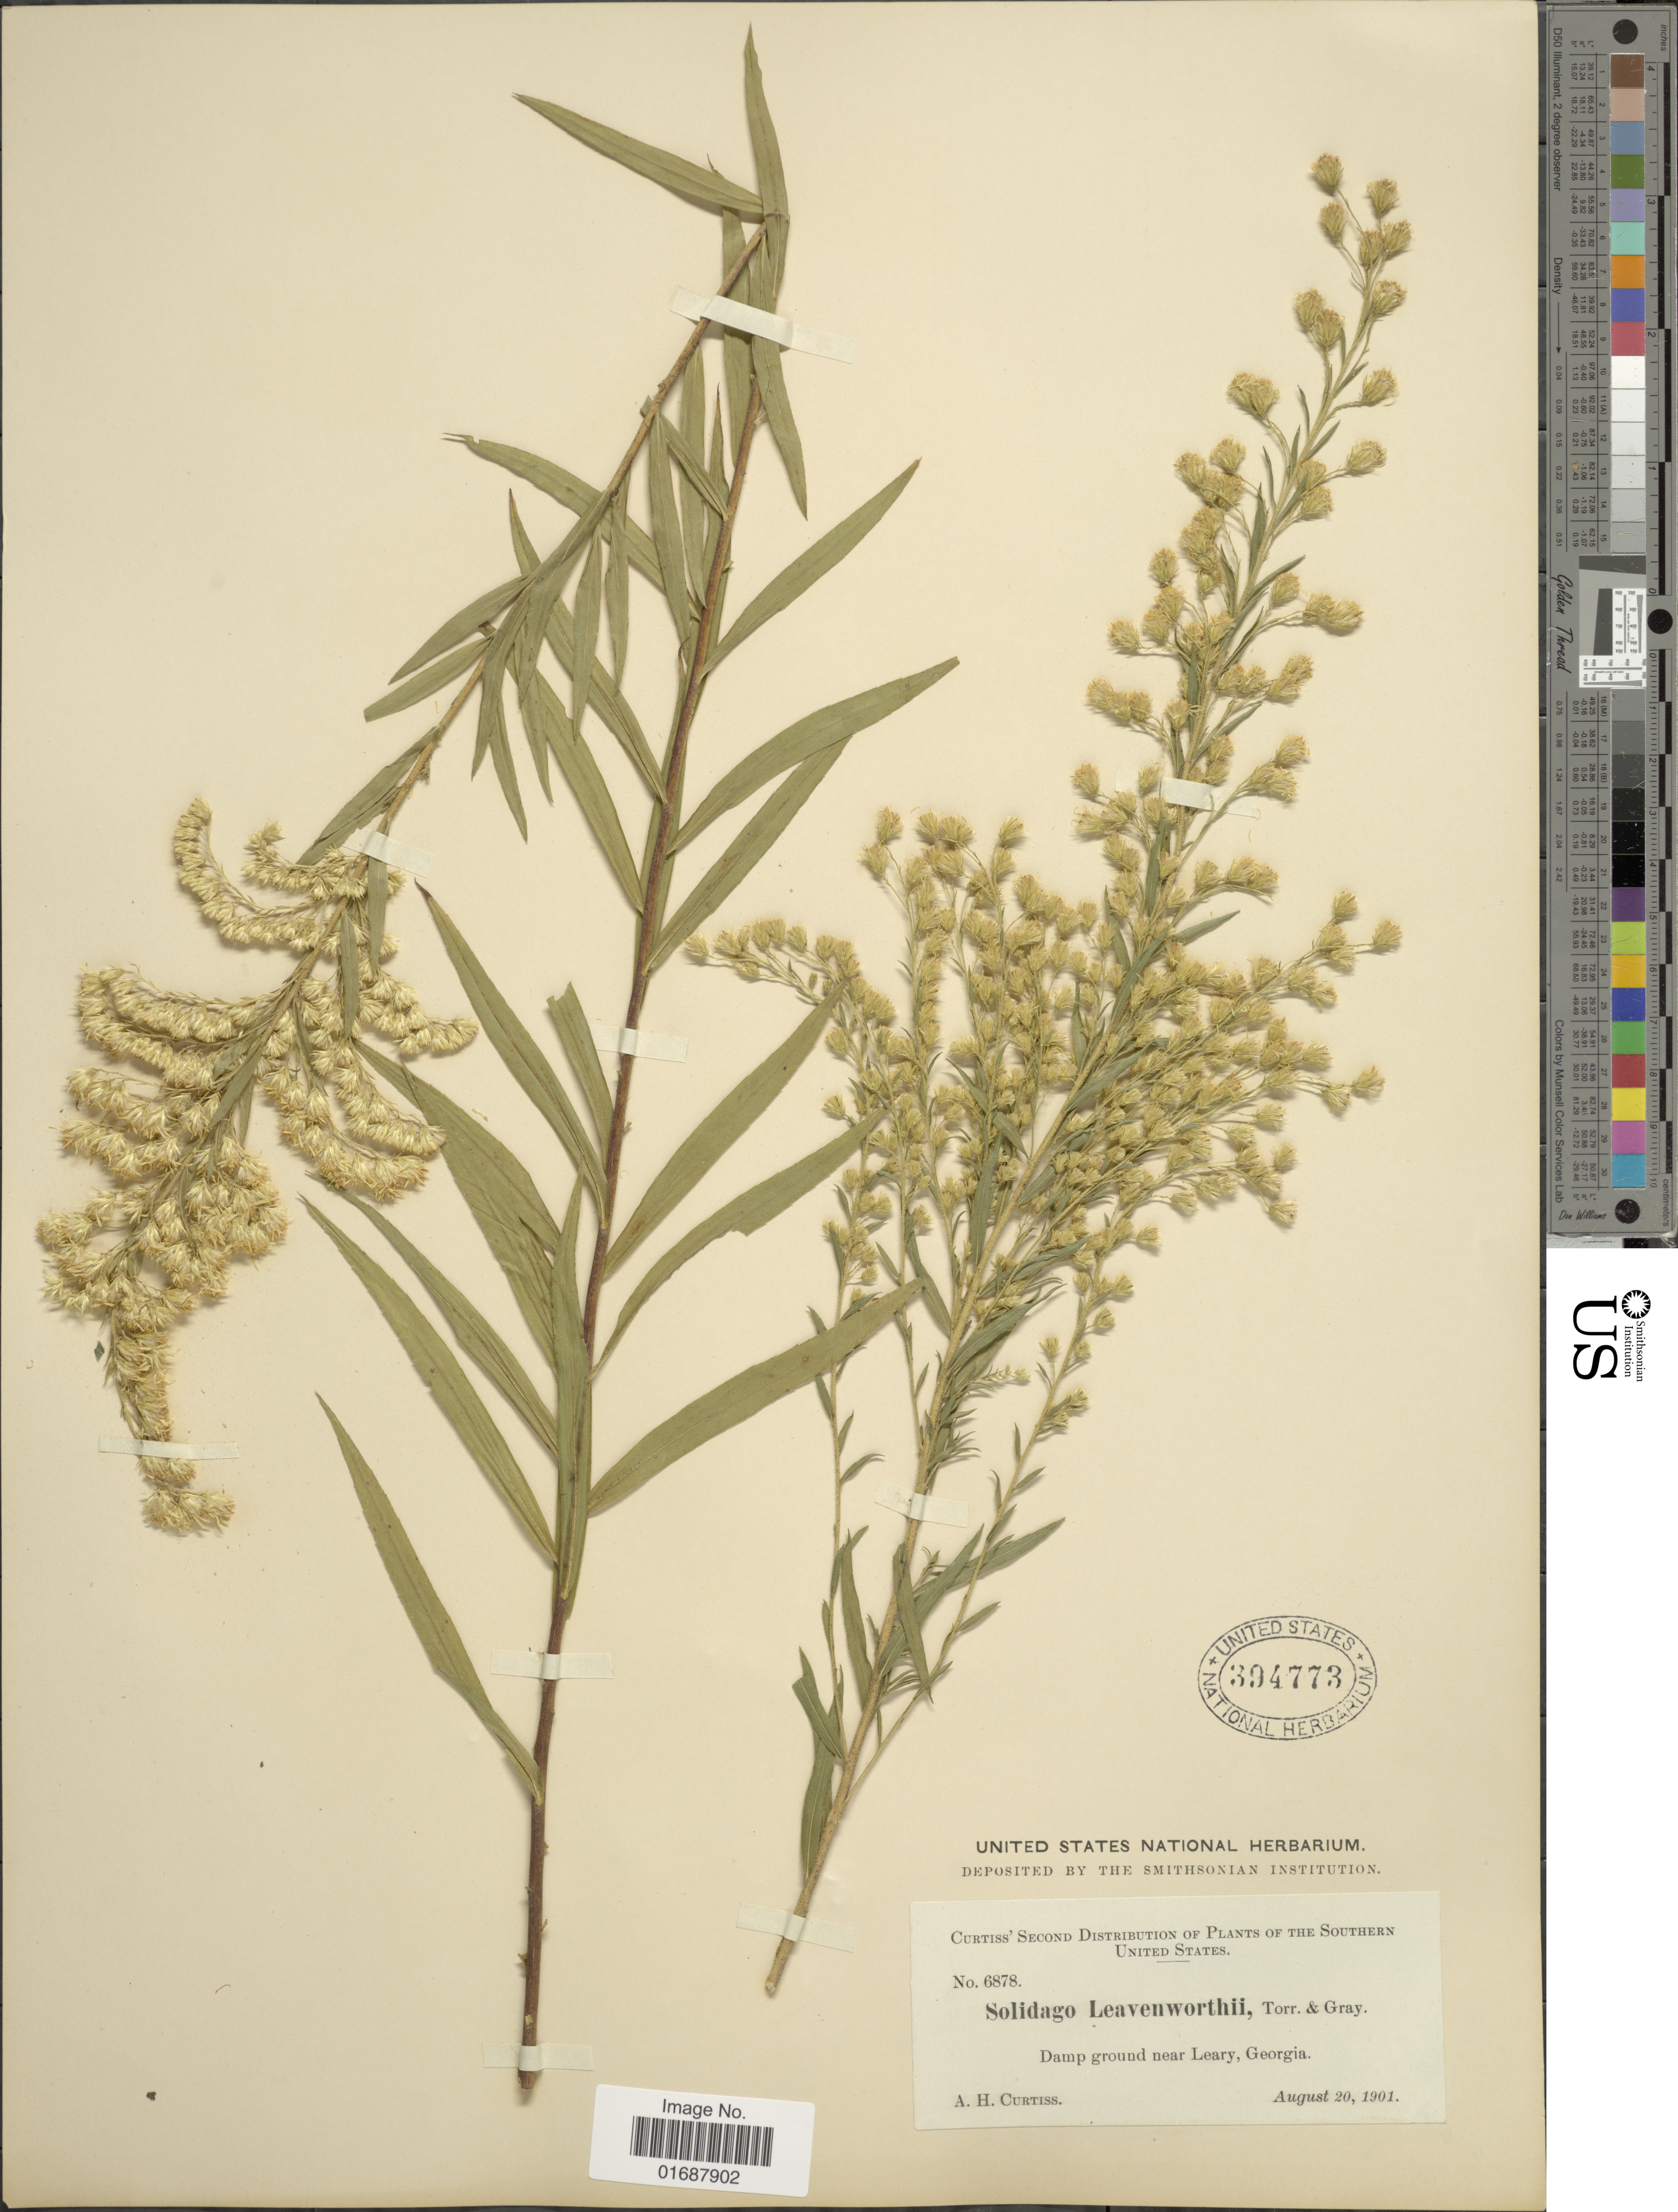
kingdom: Plantae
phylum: Tracheophyta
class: Magnoliopsida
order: Asterales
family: Asteraceae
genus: Solidago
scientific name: Solidago leavenworthii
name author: Torr. & A. Gray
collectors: A. H. Curtiss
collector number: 6878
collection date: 1901-08-20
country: United States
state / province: Georgia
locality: Damp ground near Leary, Georgia.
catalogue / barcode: US 394773